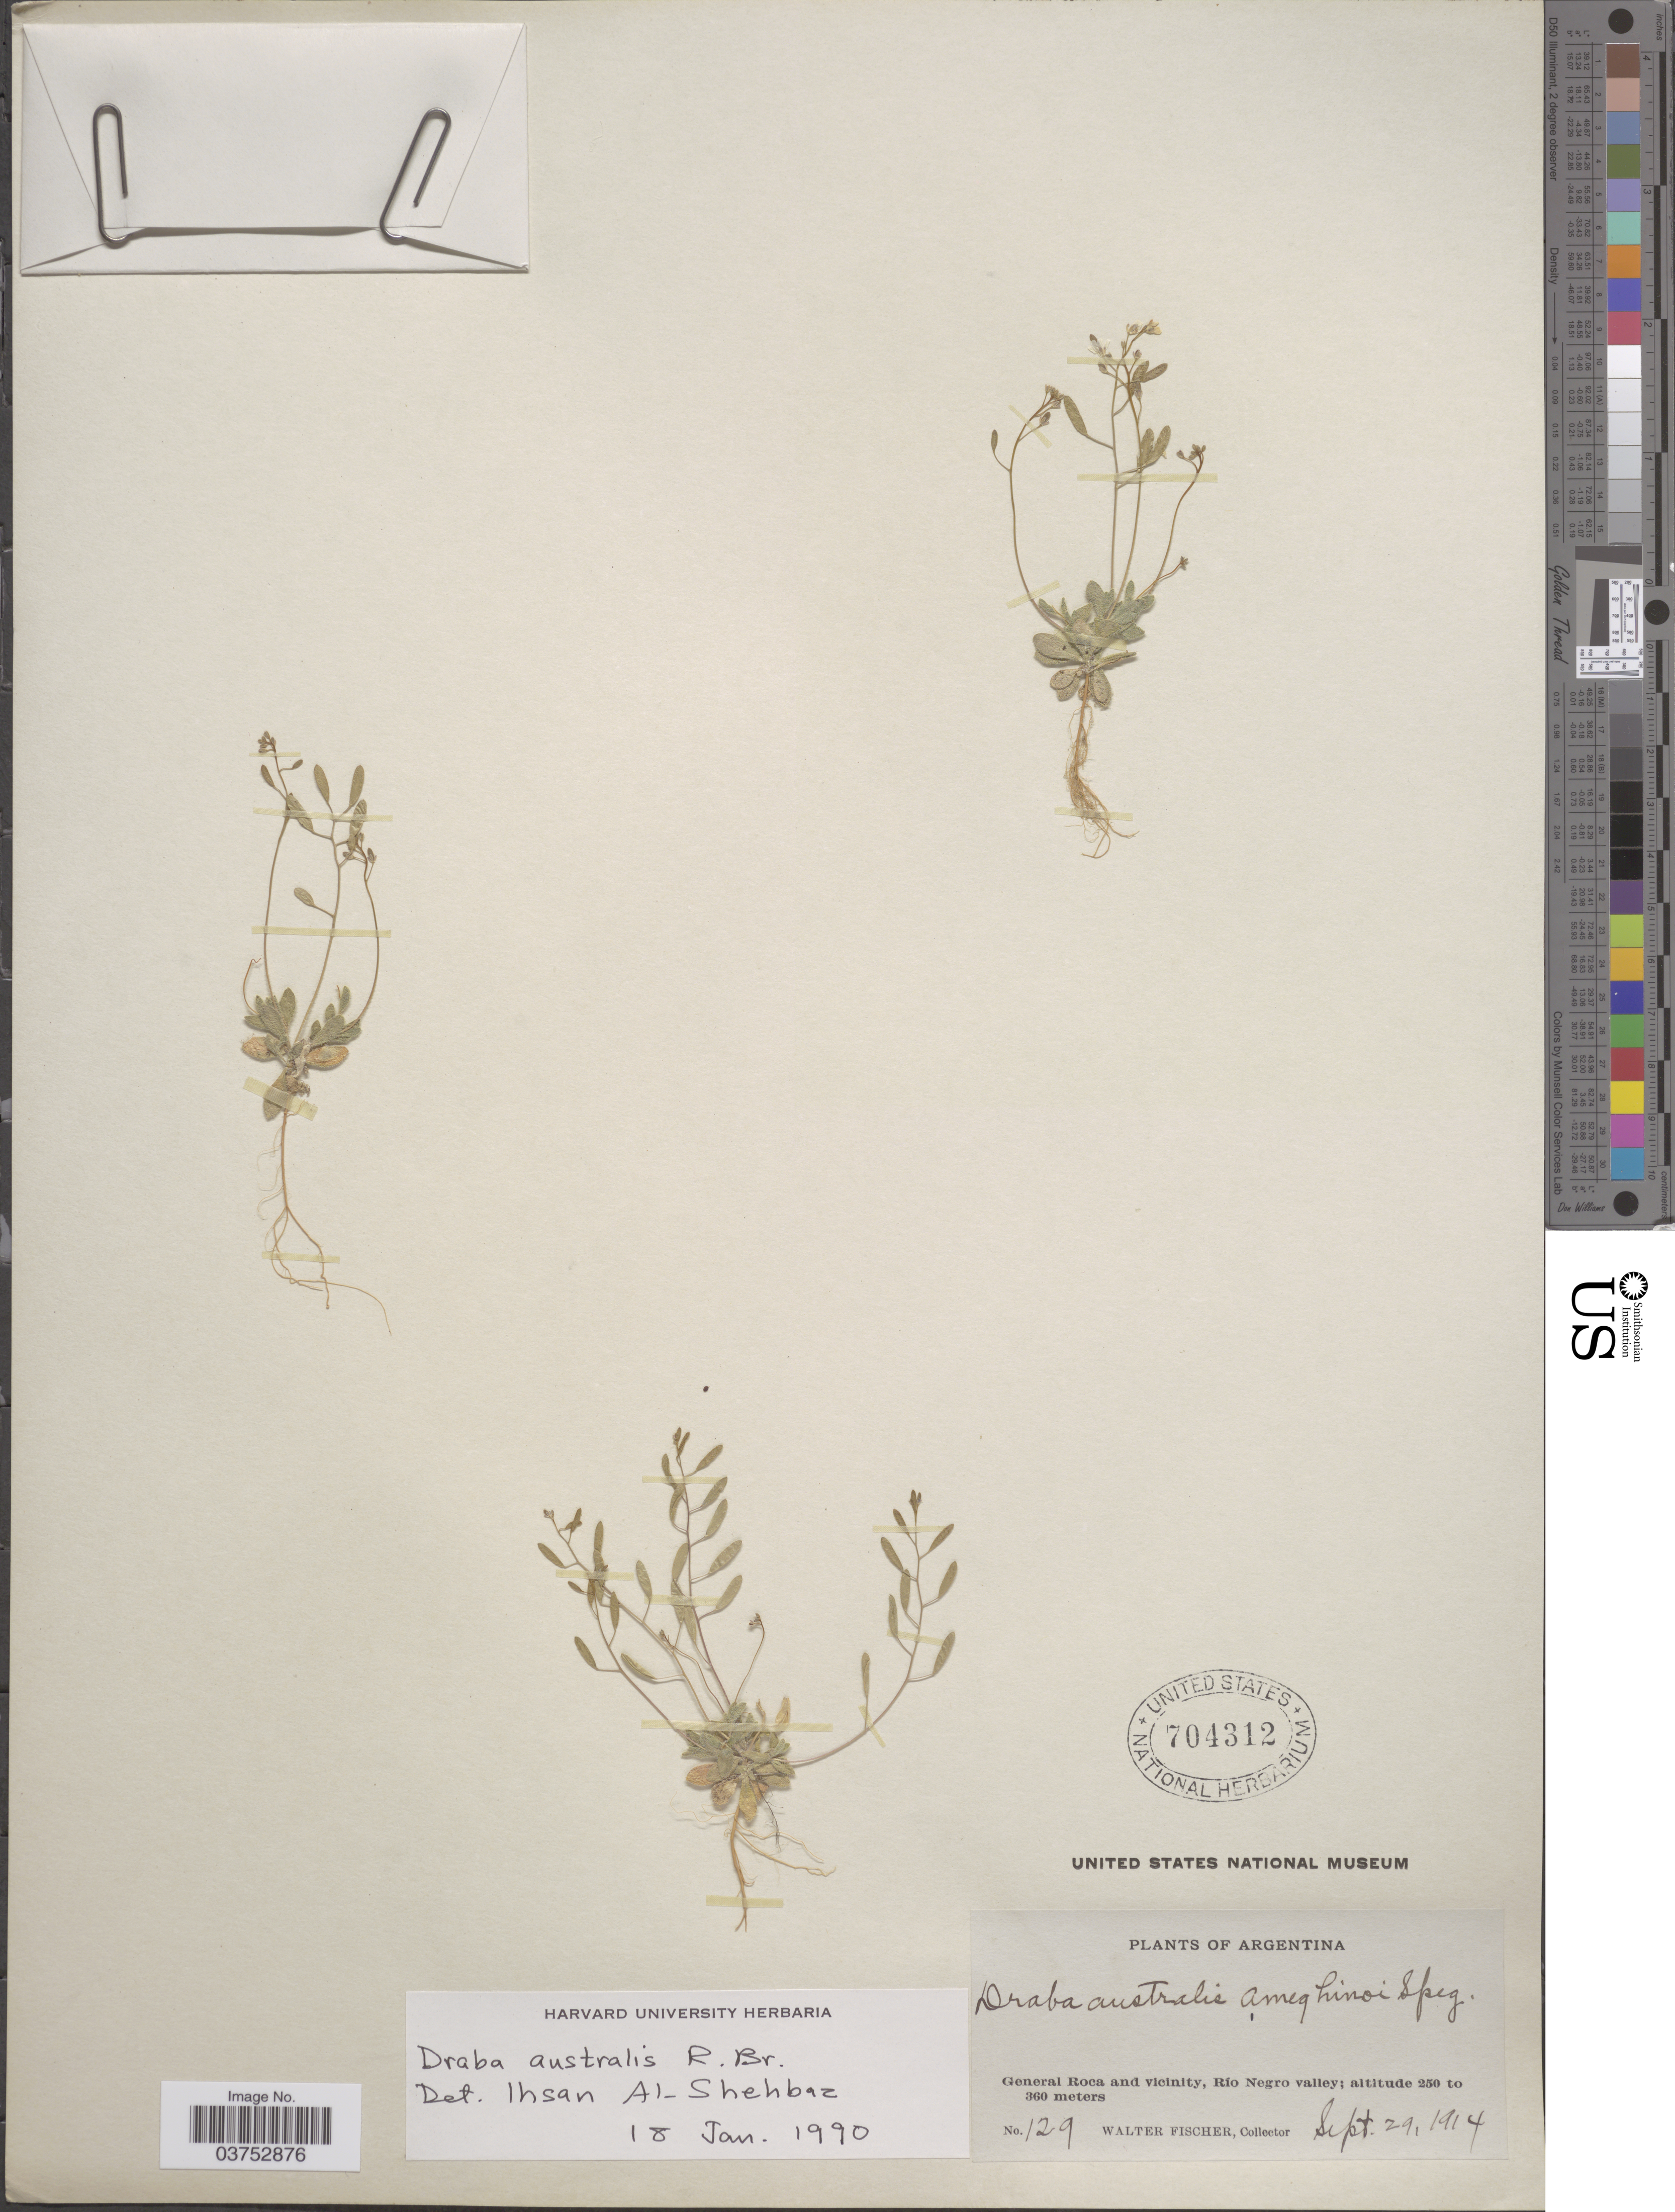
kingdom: Plantae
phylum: Tracheophyta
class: Magnoliopsida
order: Brassicales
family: Brassicaceae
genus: Draba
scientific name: Draba australis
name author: (A. Gray) Hook. f.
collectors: W. Fischer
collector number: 129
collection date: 1914-09-29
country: Argentina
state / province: Rio Negro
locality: General Roca and vicinity, Rio Negro valley.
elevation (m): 250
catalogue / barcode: US 704312